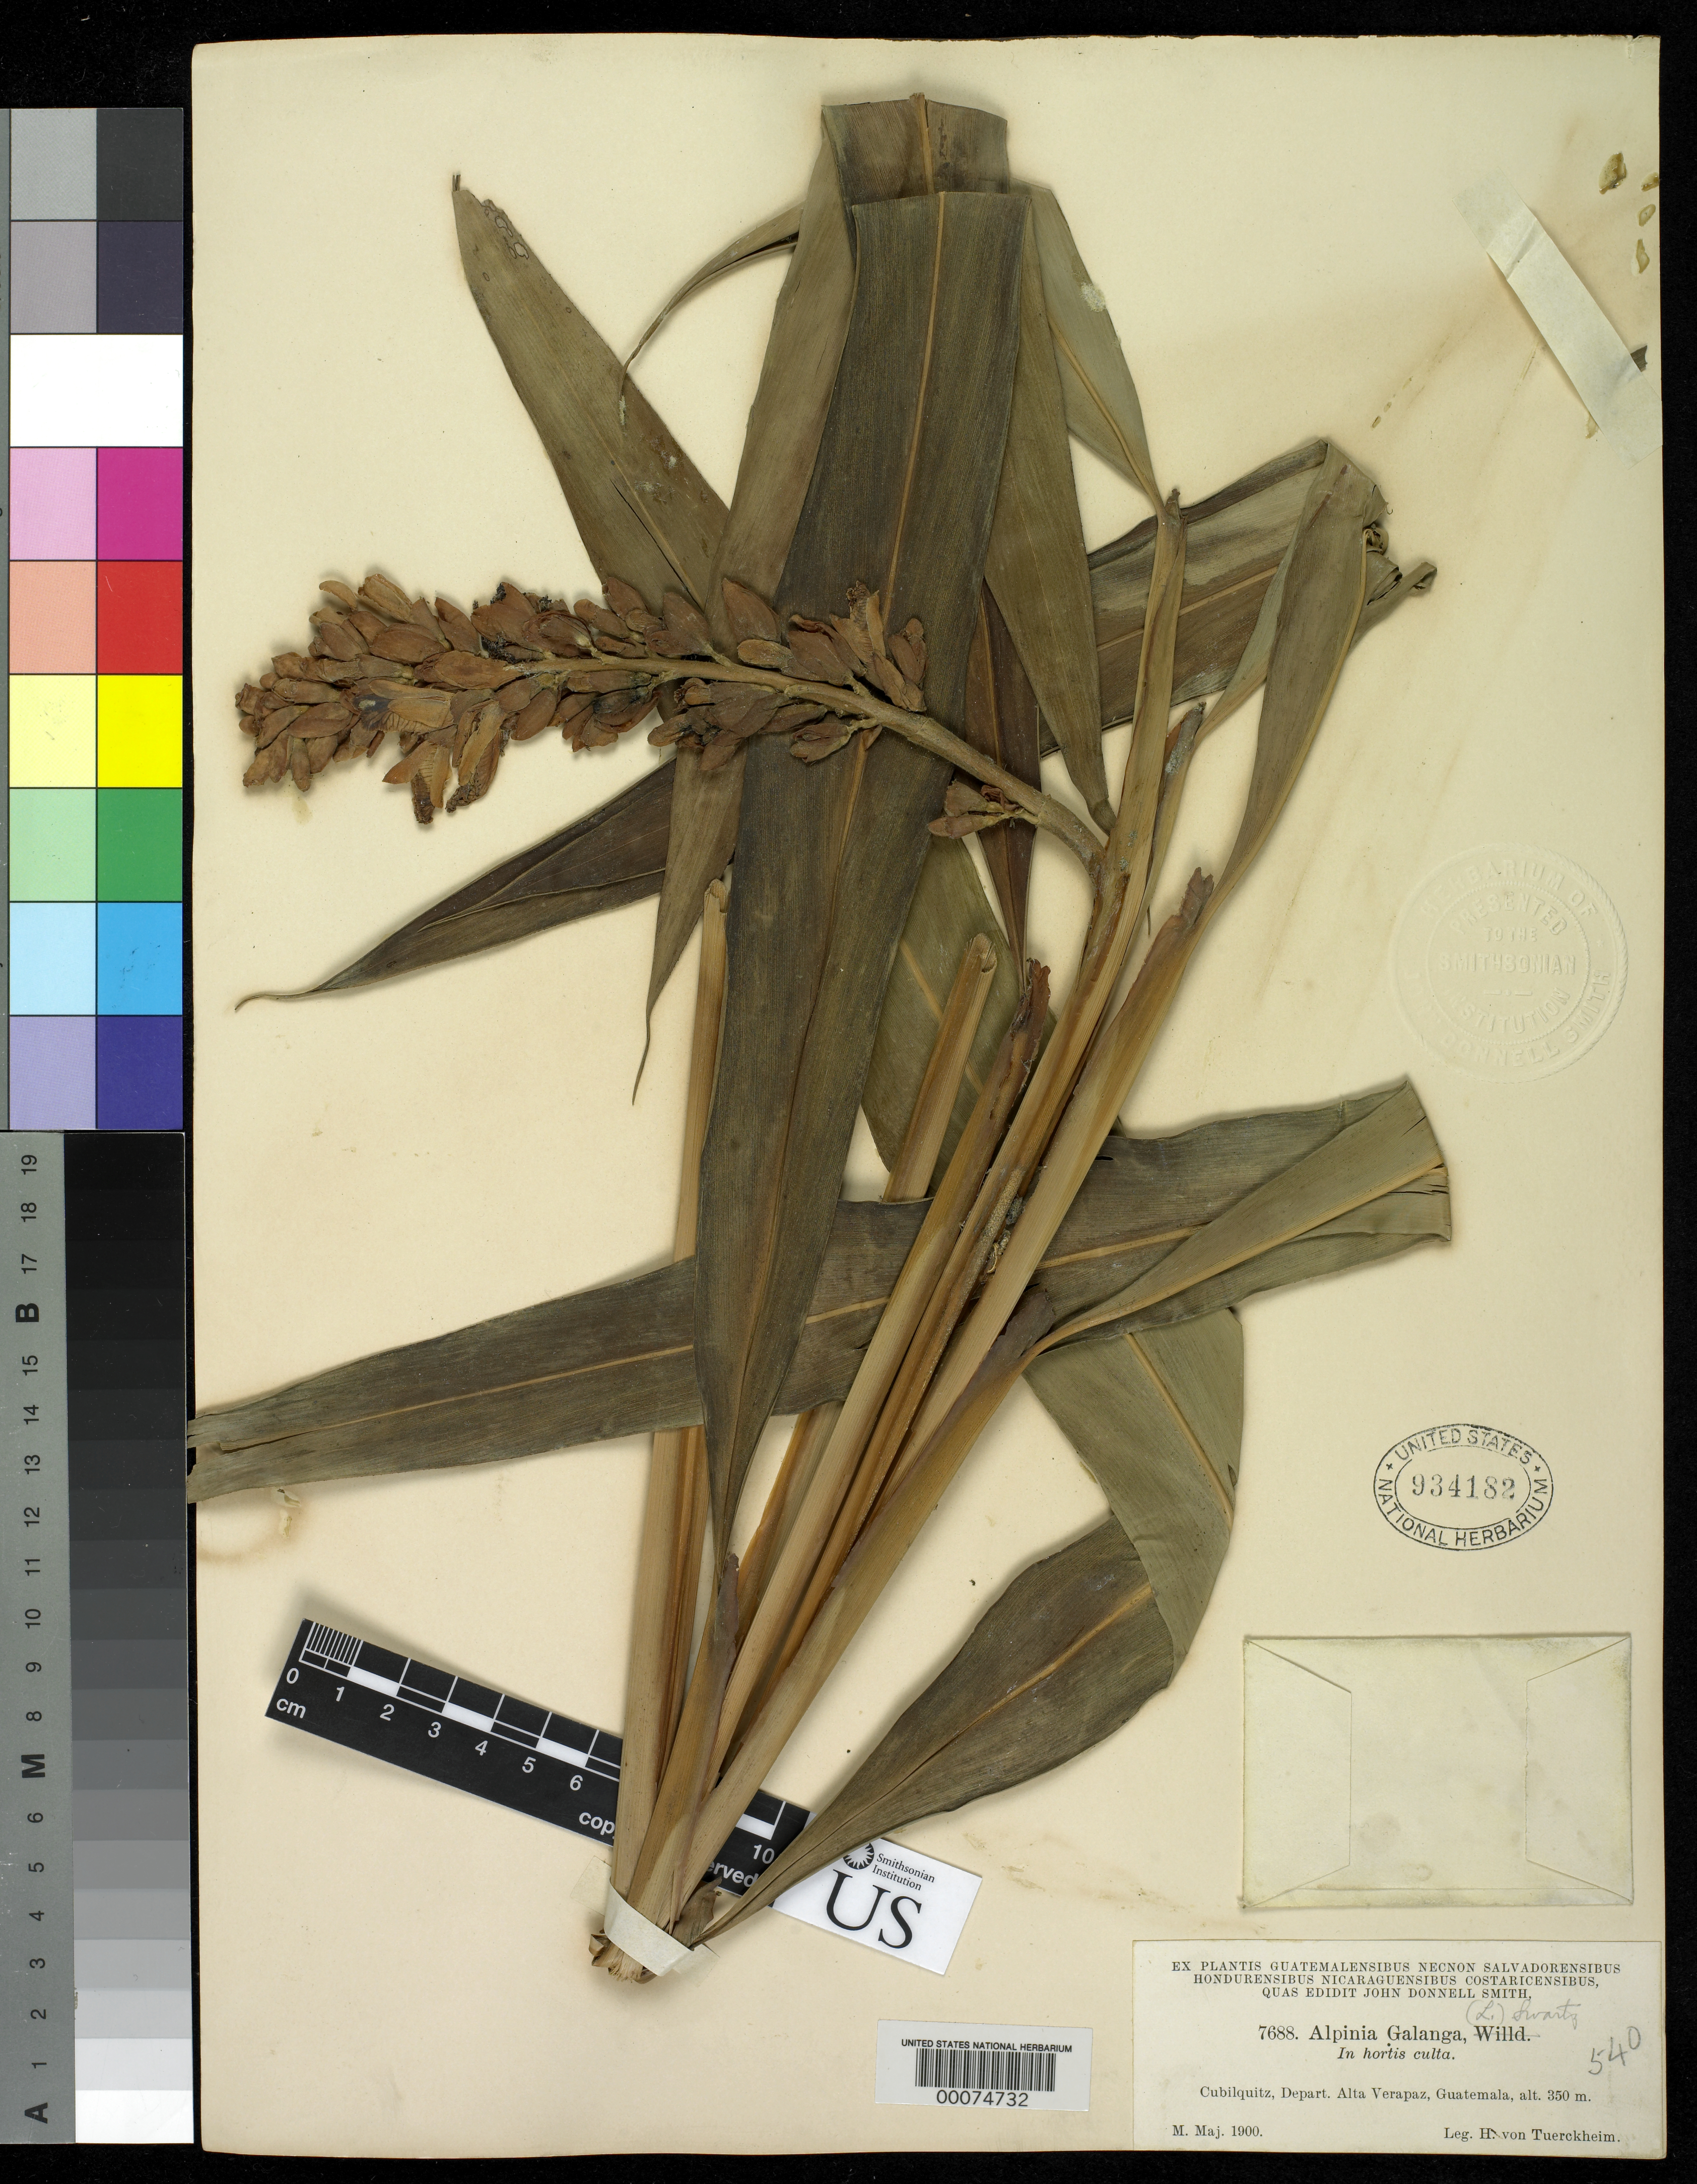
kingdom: Plantae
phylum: Tracheophyta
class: Liliopsida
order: Zingiberales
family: Zingiberaceae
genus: Alpinia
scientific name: Alpinia galanga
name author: (L.) Willd.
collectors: H. von Türckheim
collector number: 7688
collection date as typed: May 1900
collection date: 1900-05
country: Guatemala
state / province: Alta Verapaz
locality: Cubilquitz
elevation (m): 350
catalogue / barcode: US 934182